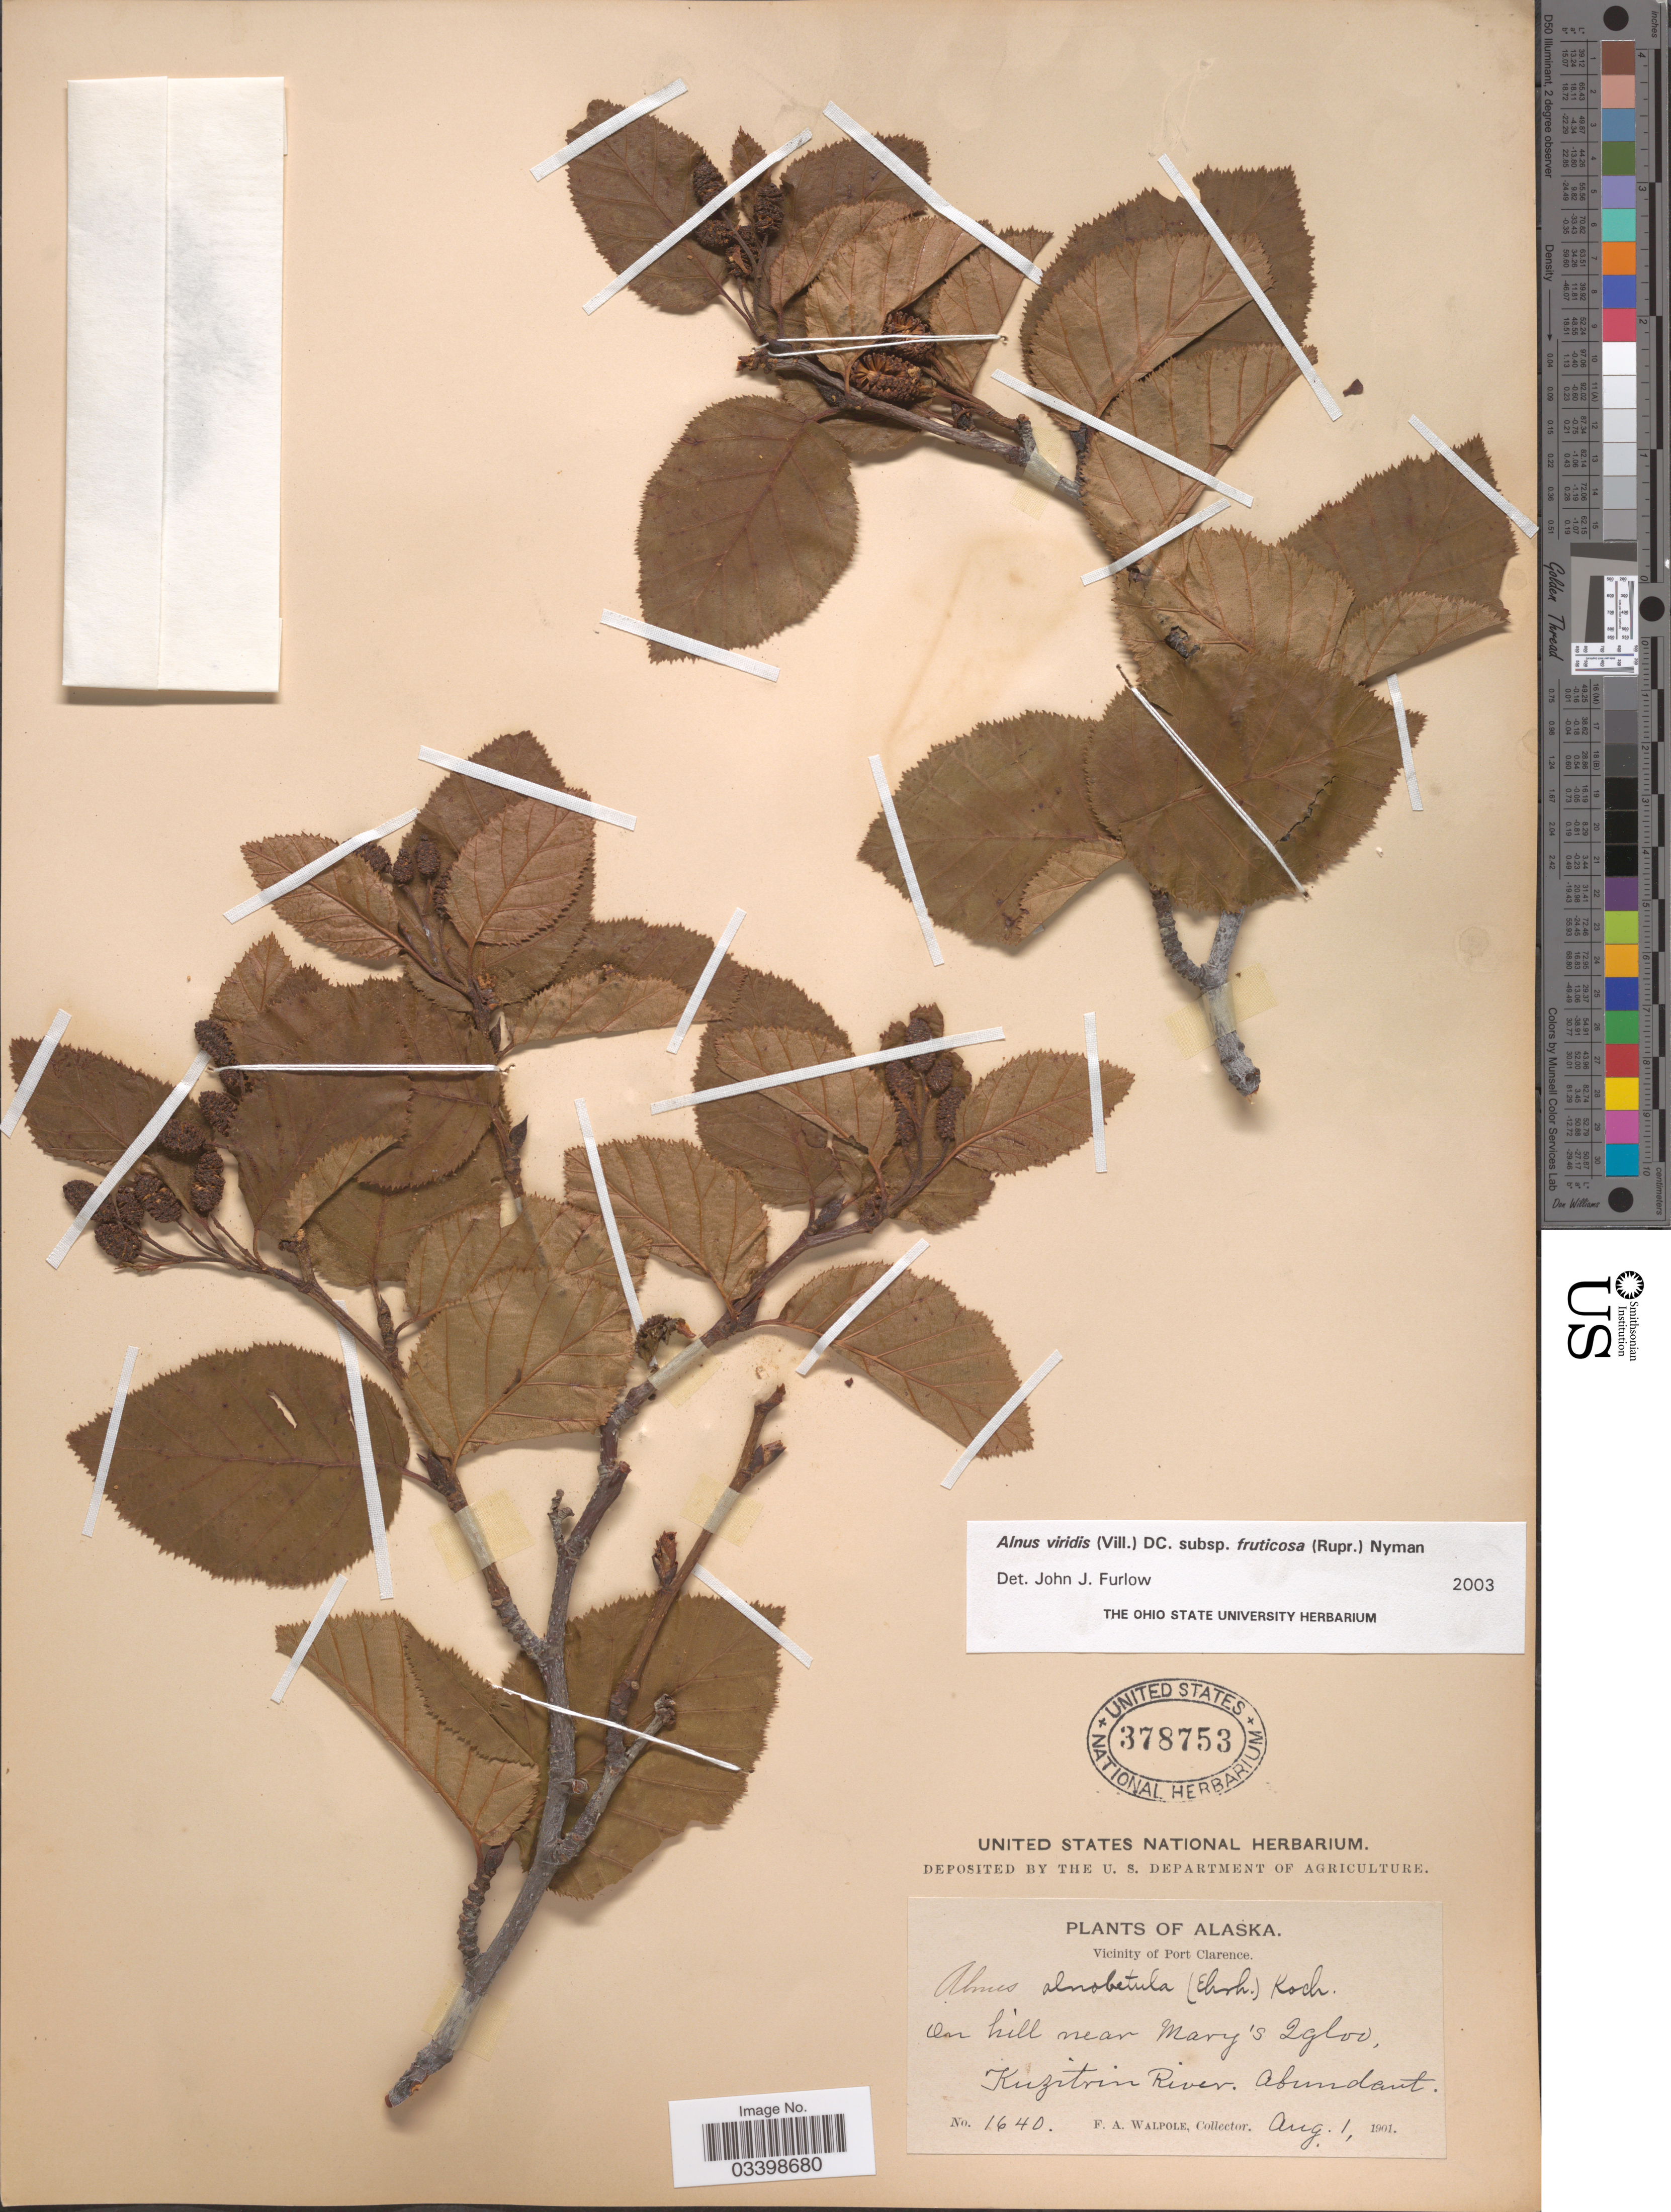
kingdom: Plantae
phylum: Tracheophyta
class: Magnoliopsida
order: Fagales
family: Betulaceae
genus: Alnus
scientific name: Alnus viridis subsp. fruticosa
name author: (Rupr.) Nyman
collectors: F. Walpole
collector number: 1640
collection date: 1901-08-01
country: United States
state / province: Alaska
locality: Vicinity of Port Clarence. On hill near Mary's Igloo, Kuzitrin River.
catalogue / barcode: US 378753